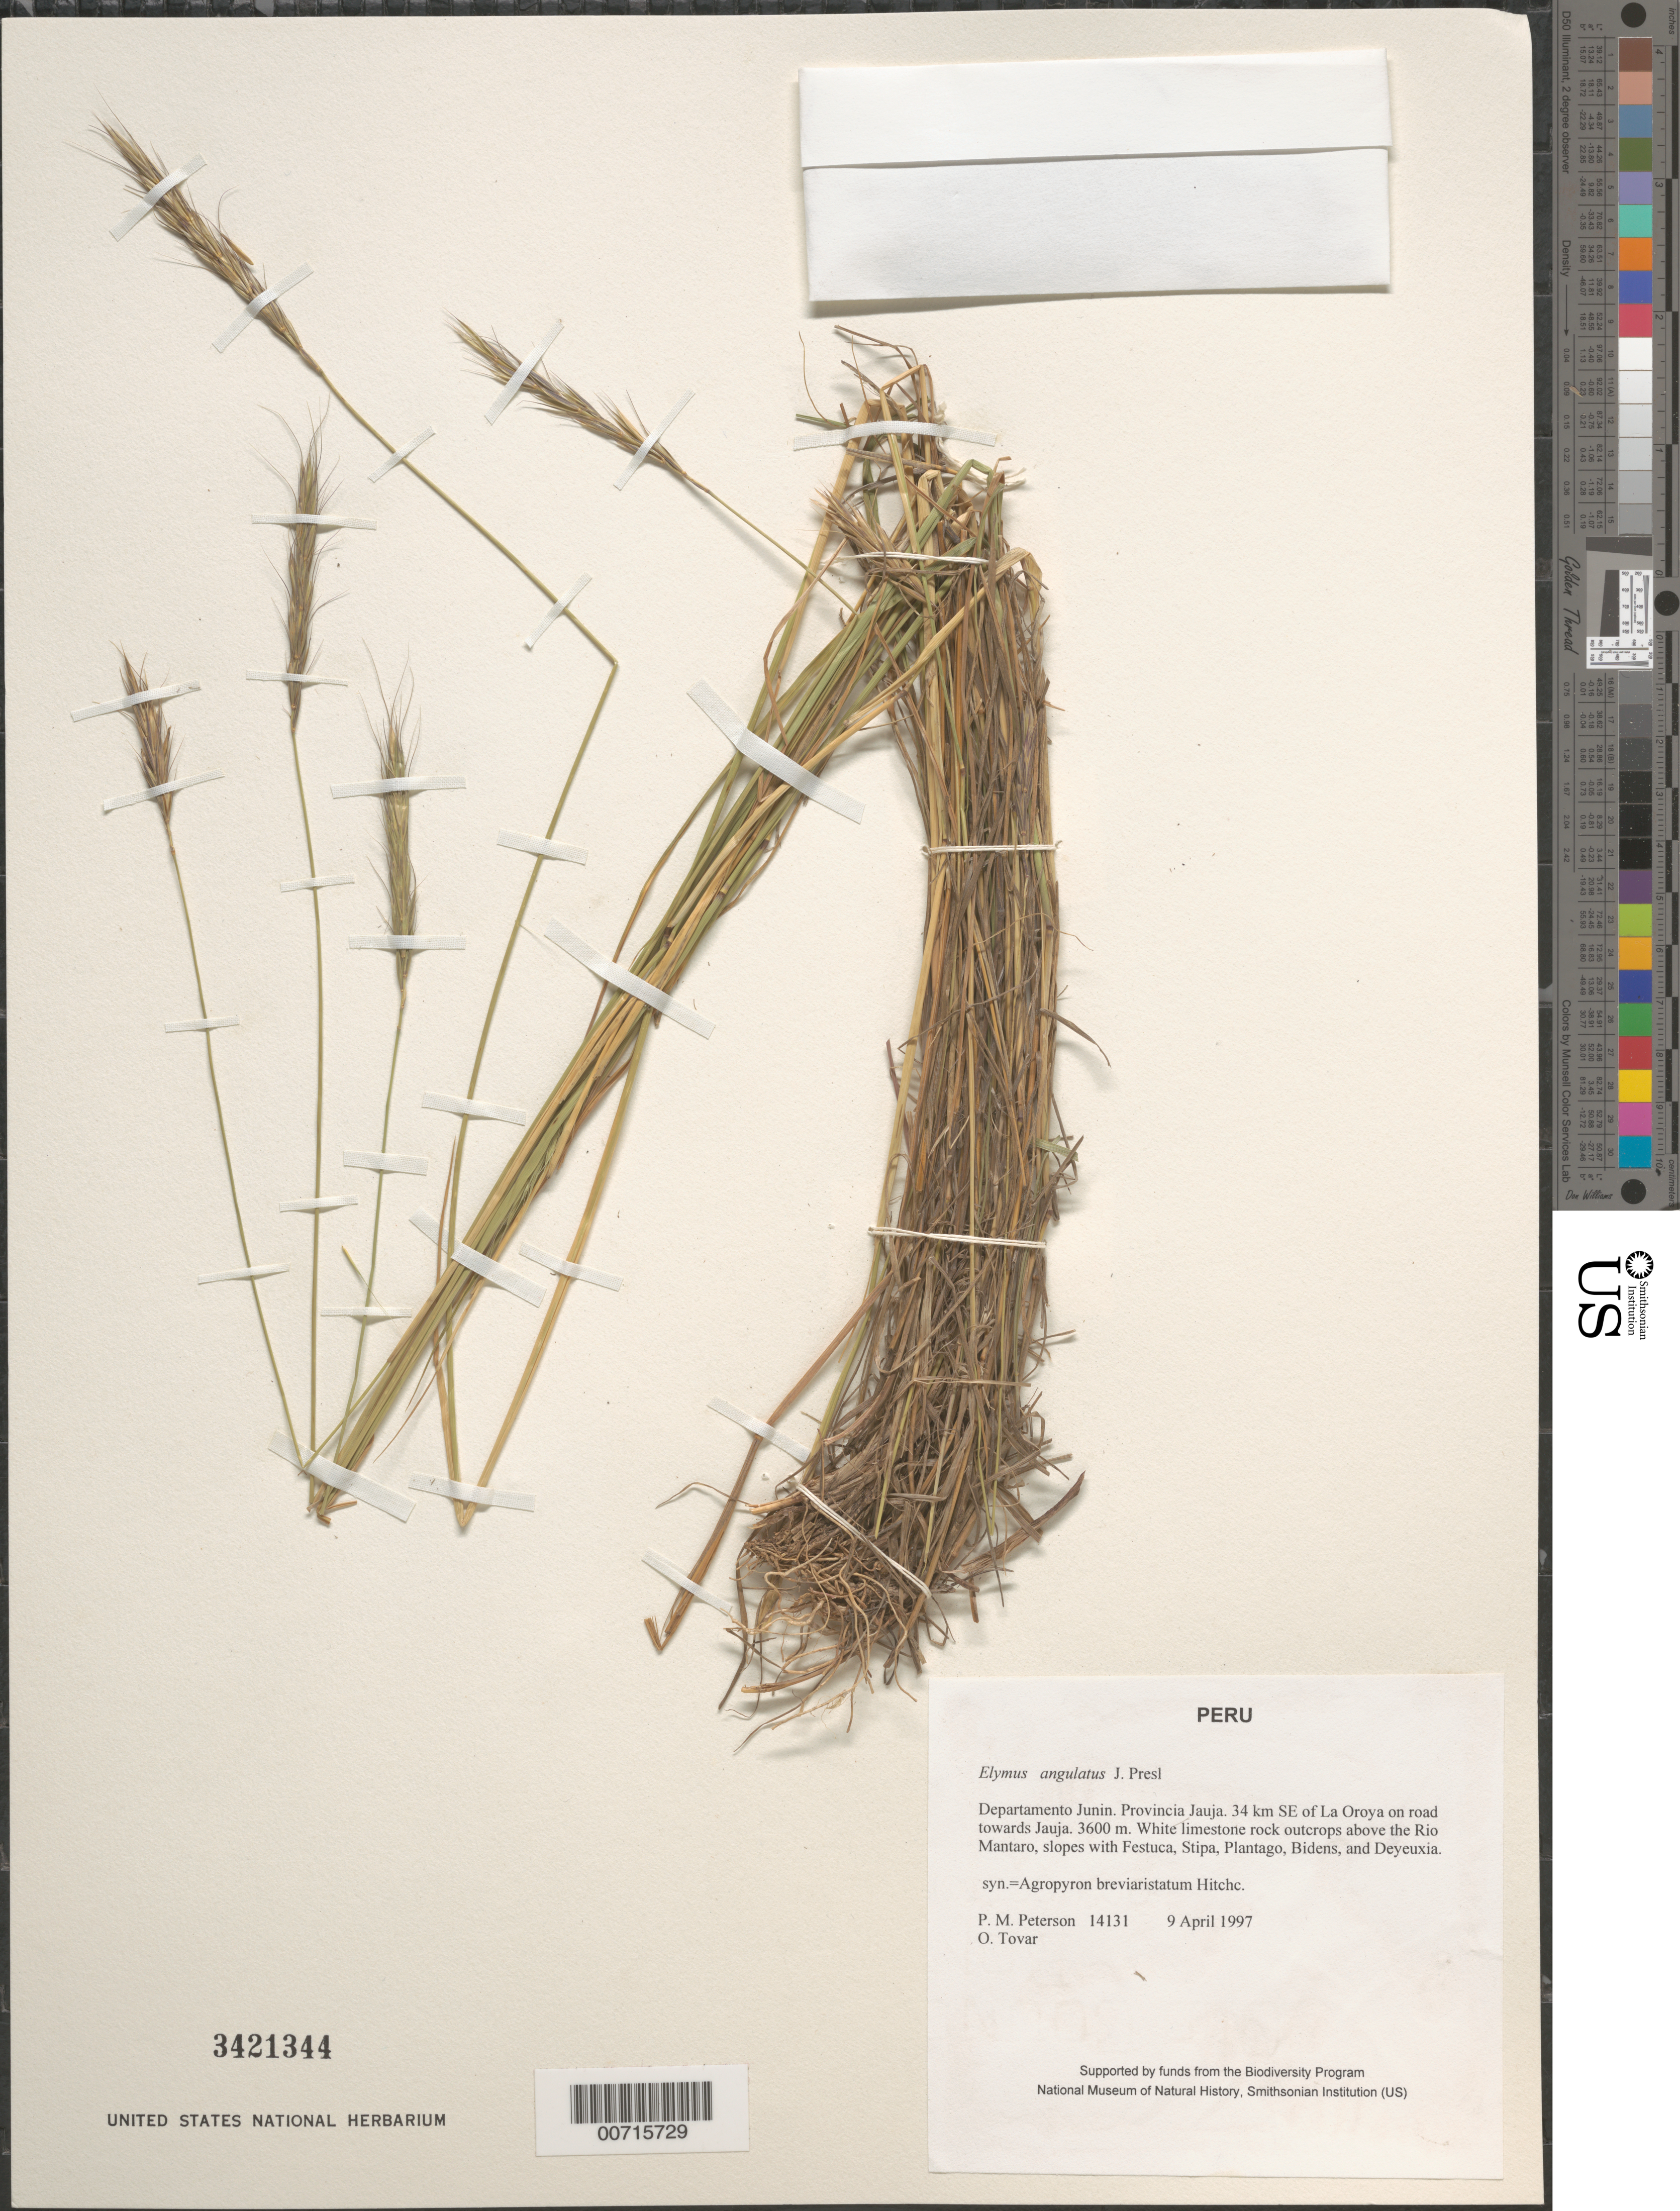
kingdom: Plantae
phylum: Tracheophyta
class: Liliopsida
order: Poales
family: Poaceae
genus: Elymus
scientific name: Elymus angulatus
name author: J. Presl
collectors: P. M. Peterson & Ó. Tovar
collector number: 14131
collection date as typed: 09 Apr 1997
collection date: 1997-04-09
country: Peru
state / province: Junín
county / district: Jauja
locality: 34 km SE of La Oroya on road towards Jauja.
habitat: White limestone rock outcrops above the Rio Mantaro, slopes with Festuca, Stipa, Plantago, Bidens, and Deyeuxia.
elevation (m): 3600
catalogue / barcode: US 3421344